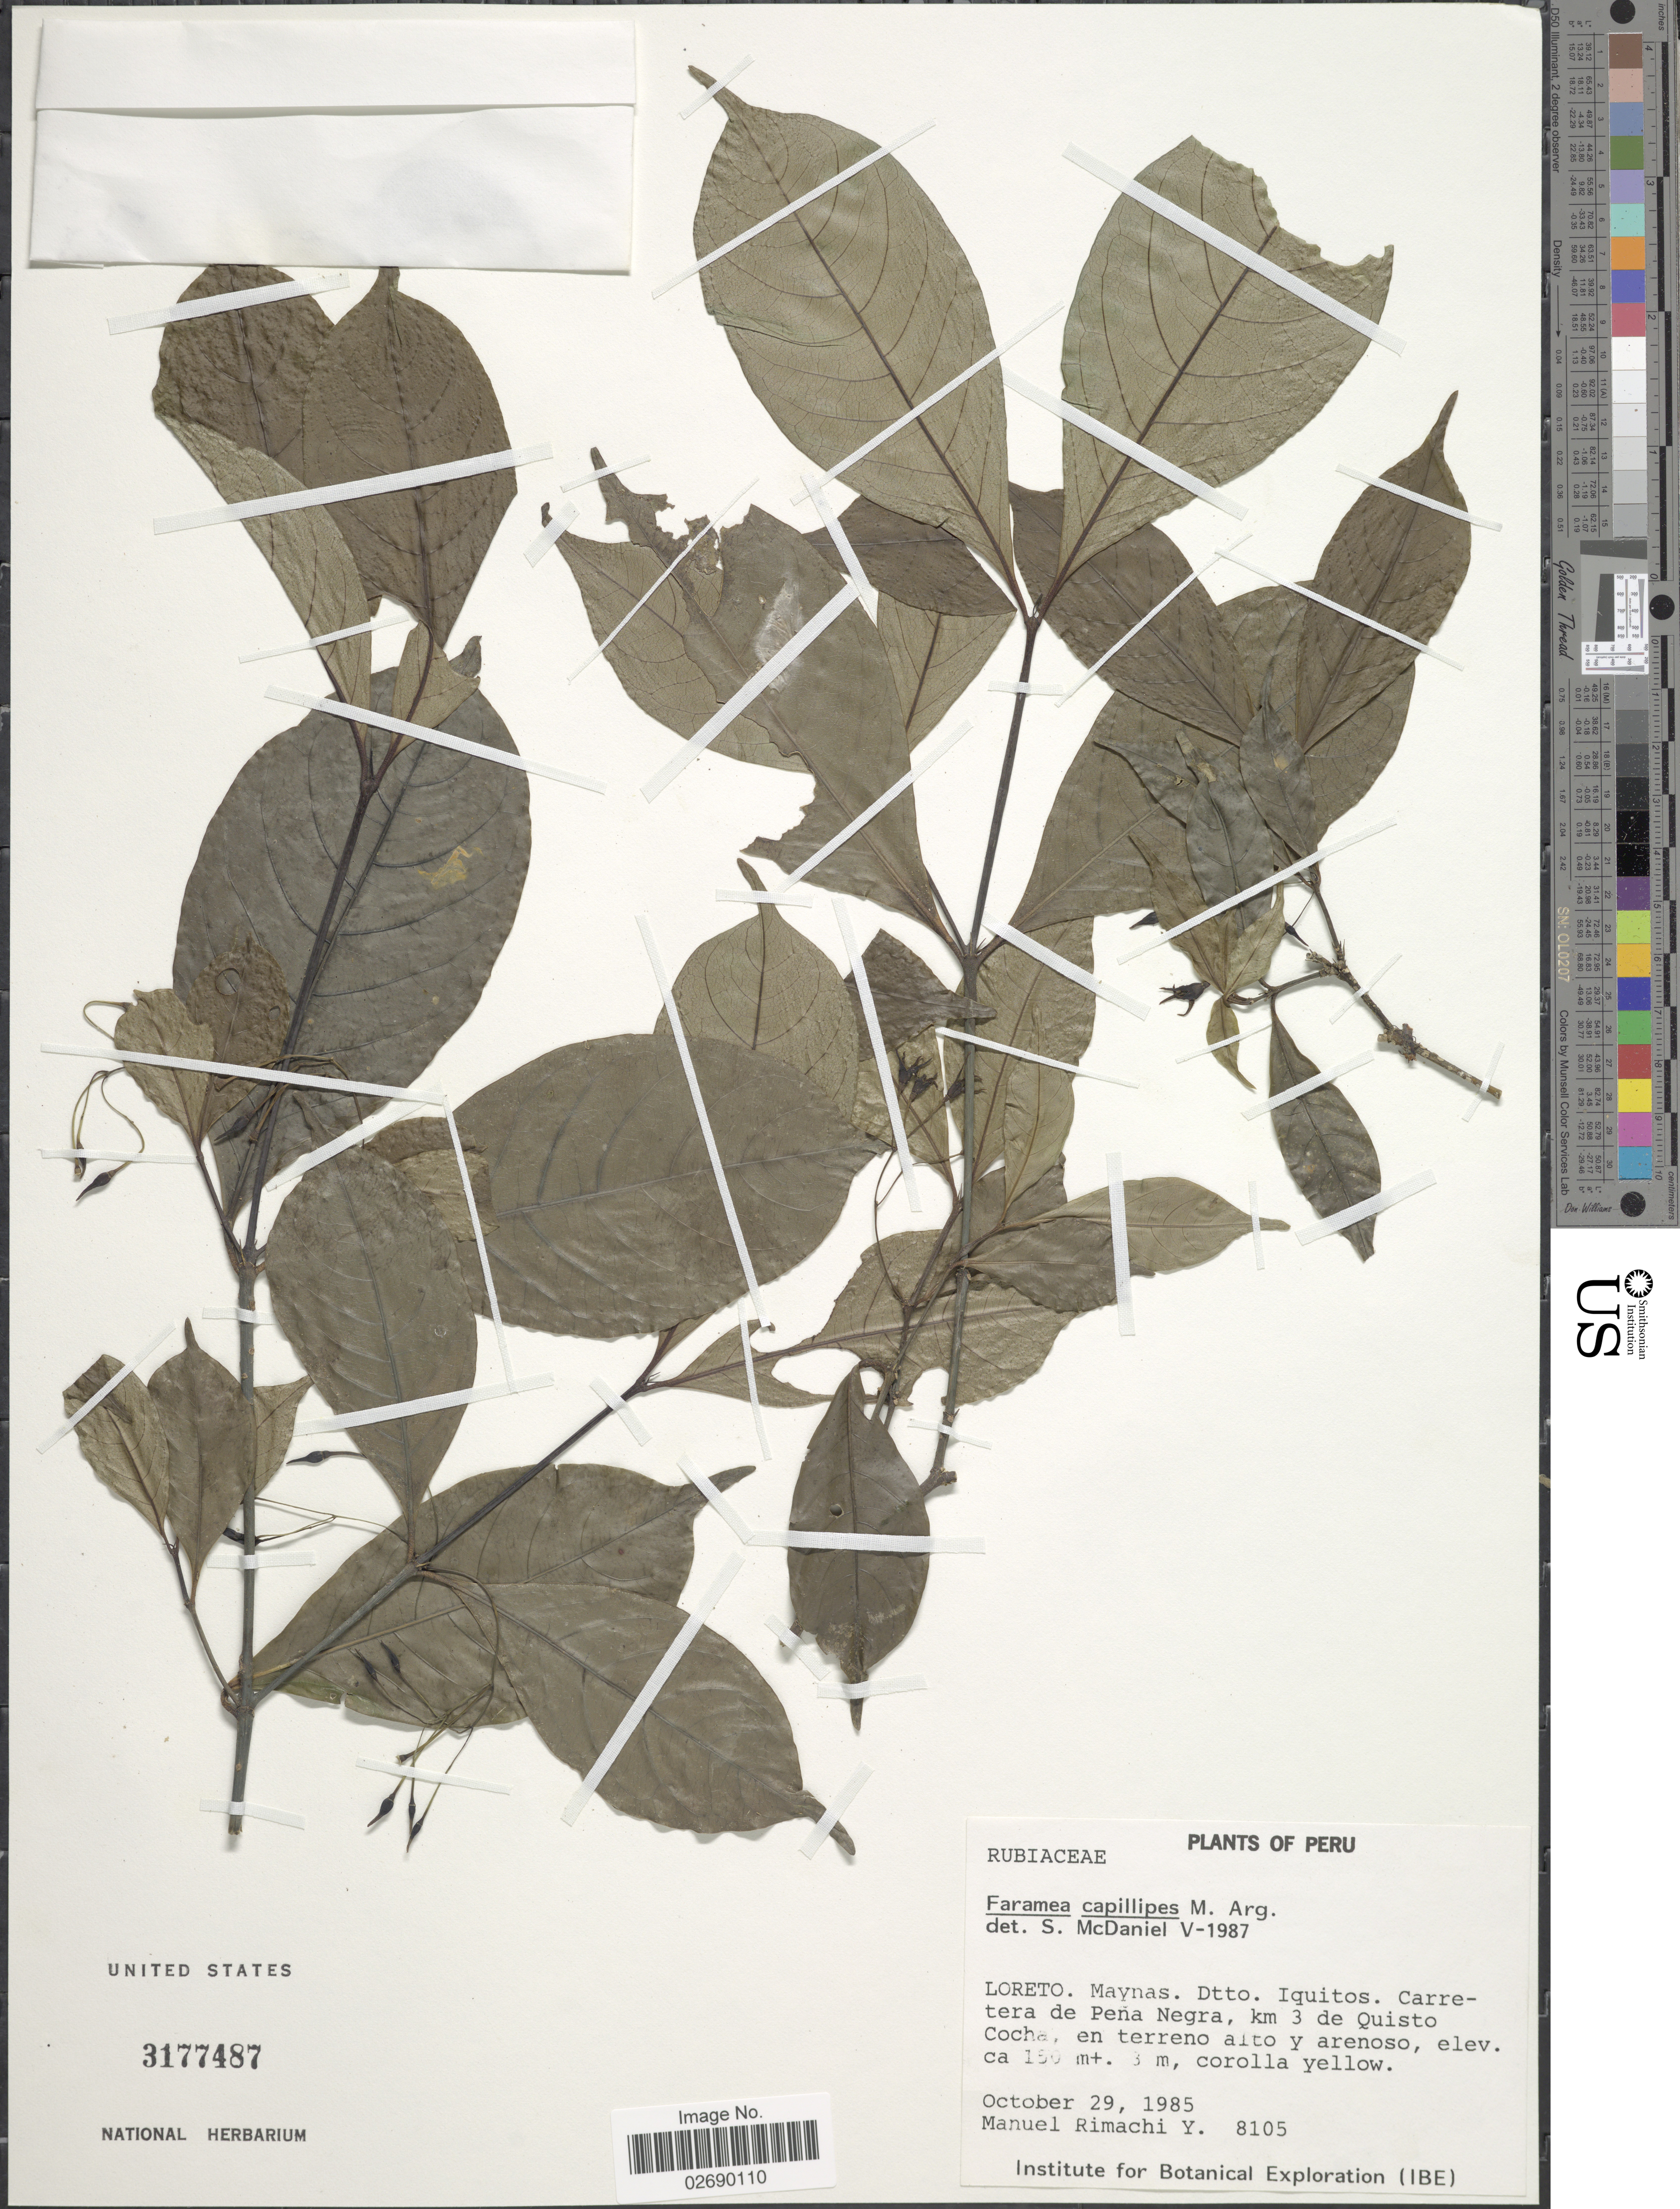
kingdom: Plantae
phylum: Tracheophyta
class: Magnoliopsida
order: Gentianales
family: Rubiaceae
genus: Faramea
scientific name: Faramea capillipes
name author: Müll. Arg.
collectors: M. Rimachi Y.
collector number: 8105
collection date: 1985-10-29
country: Peru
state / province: Loreto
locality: Maynas. Dtto. Iquitos, Carretera de Pena Negra, km 3 de Quisto Cocha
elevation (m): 150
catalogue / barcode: US 3177487